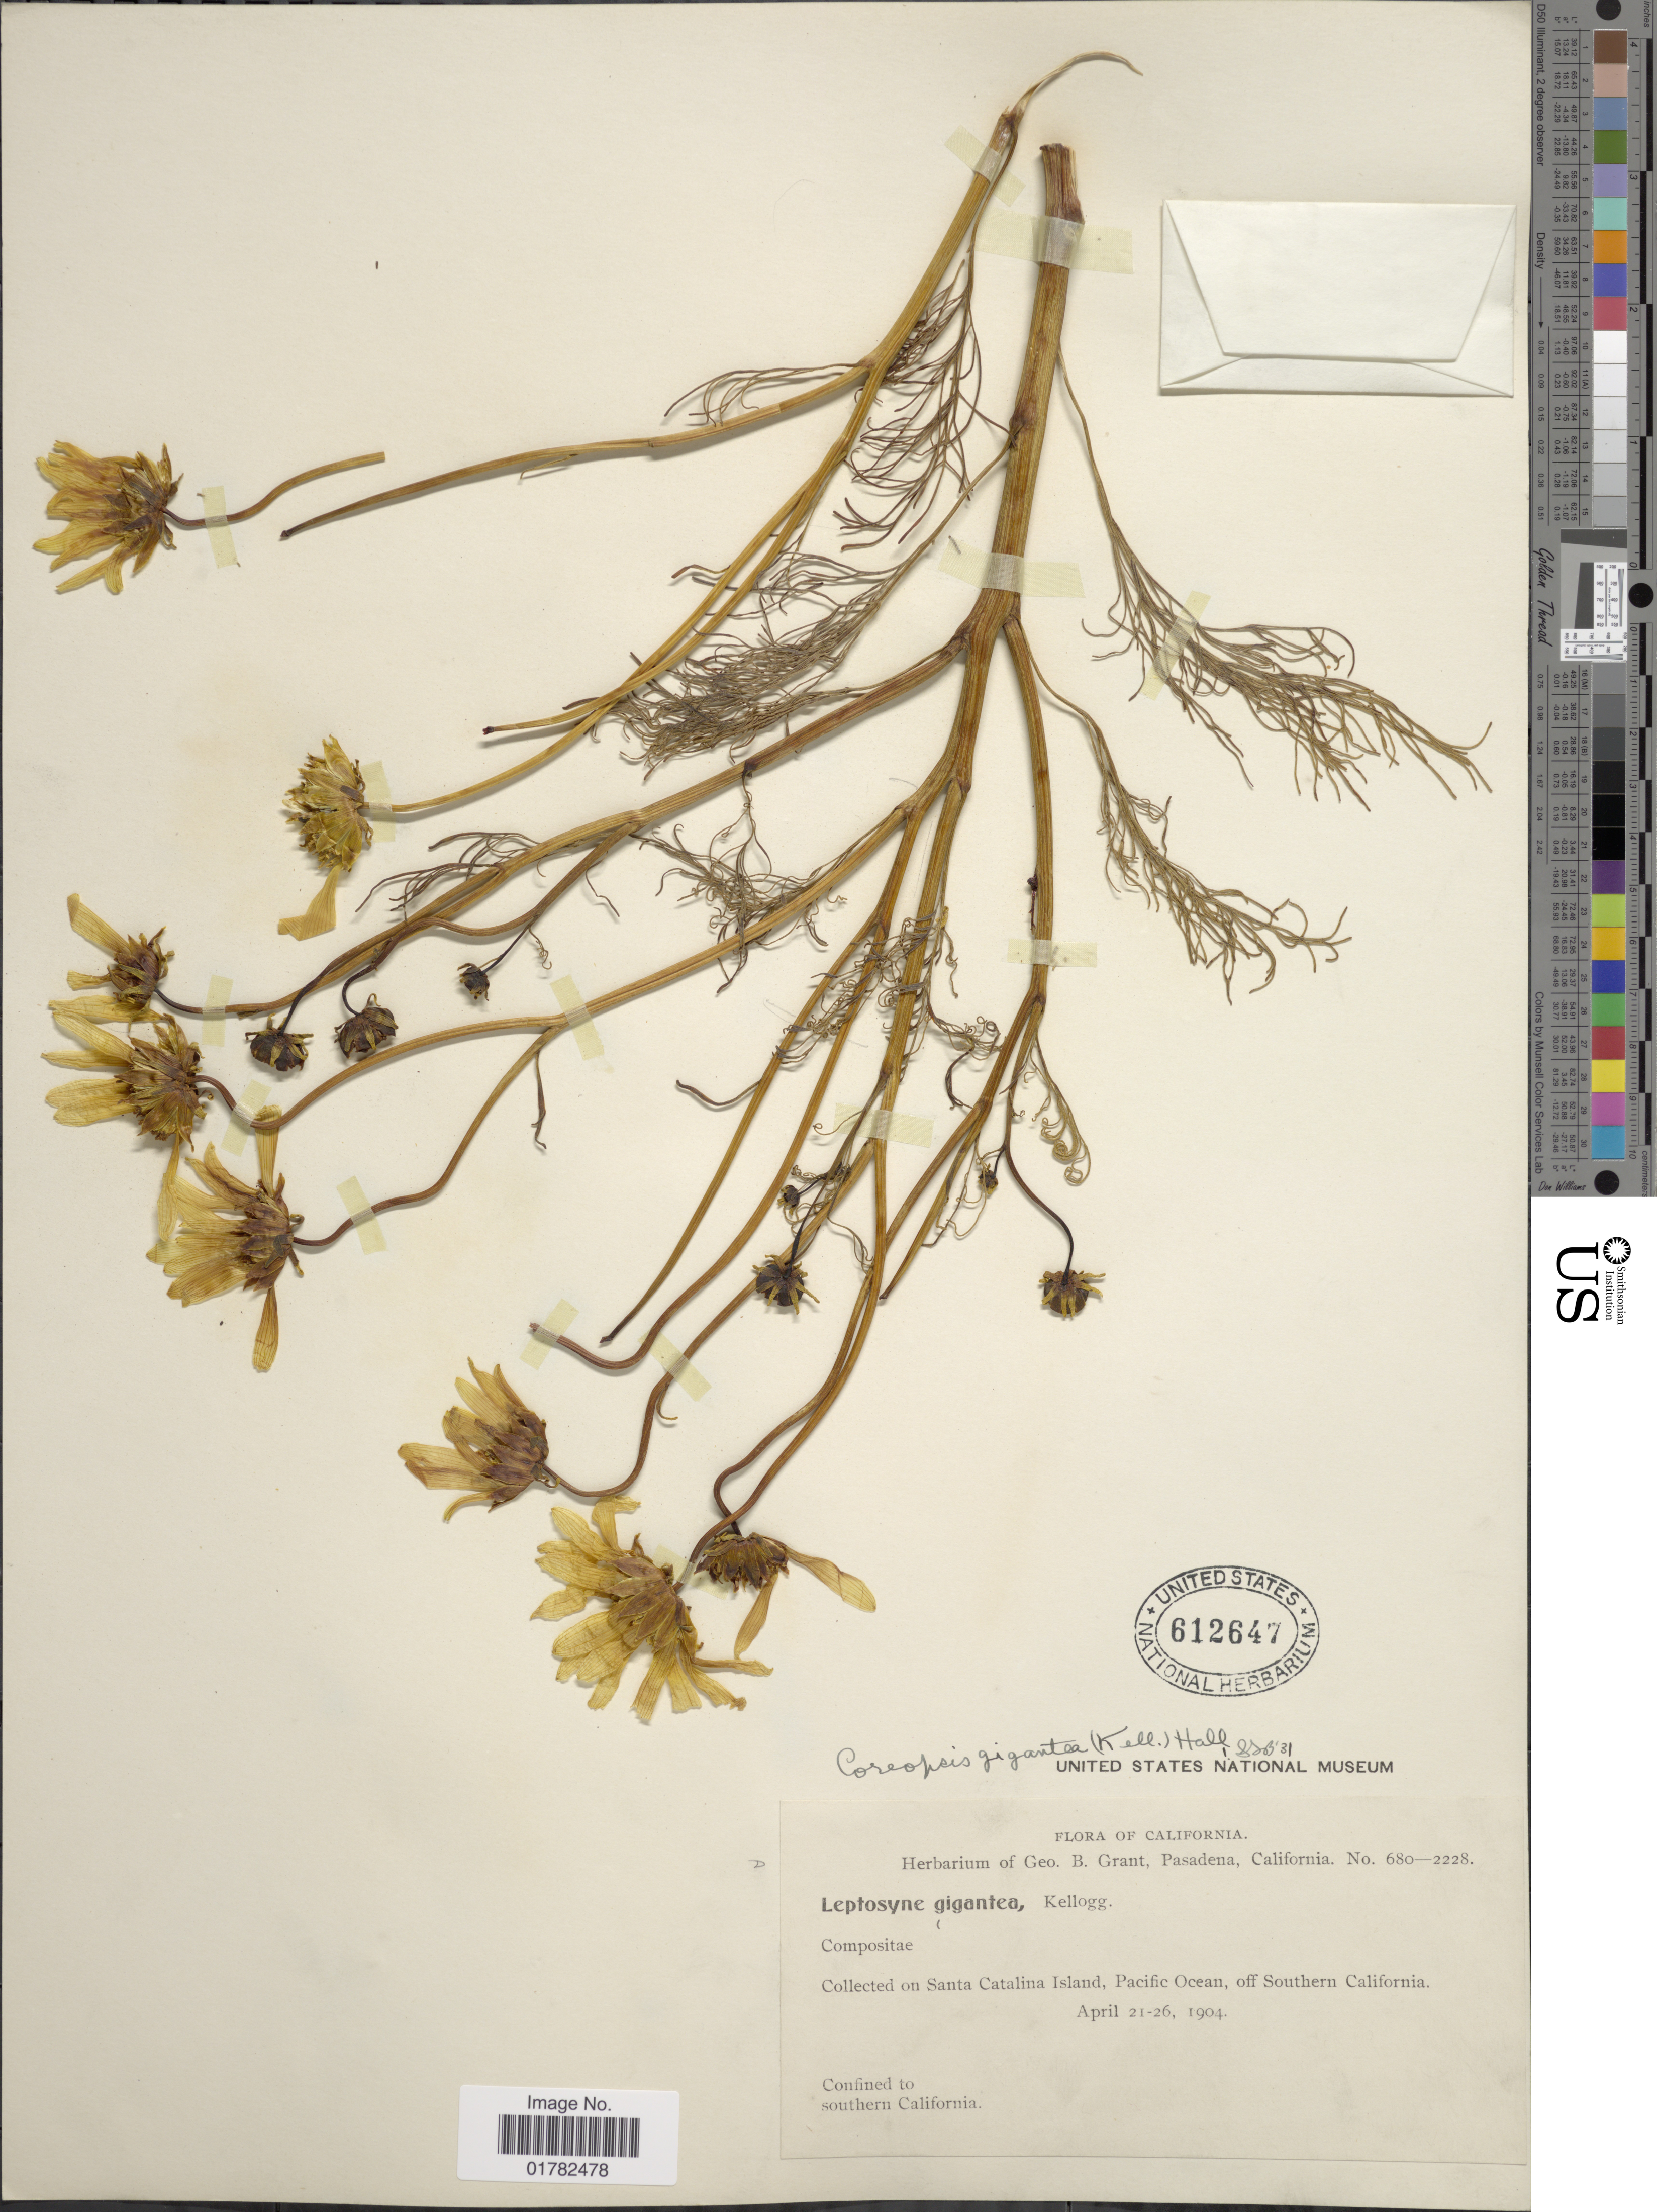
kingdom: Plantae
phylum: Tracheophyta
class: Magnoliopsida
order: Asterales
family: Asteraceae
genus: Coreopsis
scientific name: Coreopsis gigantea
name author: (Kellogg) H.M. Hall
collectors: ex herb. G. B. Grant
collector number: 680-228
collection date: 1904-04-21/1904-04-26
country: United States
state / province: California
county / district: Los Angeles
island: Santa Catalina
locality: Santa Catalina Island, Pacific Ocean, off Southern California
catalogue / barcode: US 612647